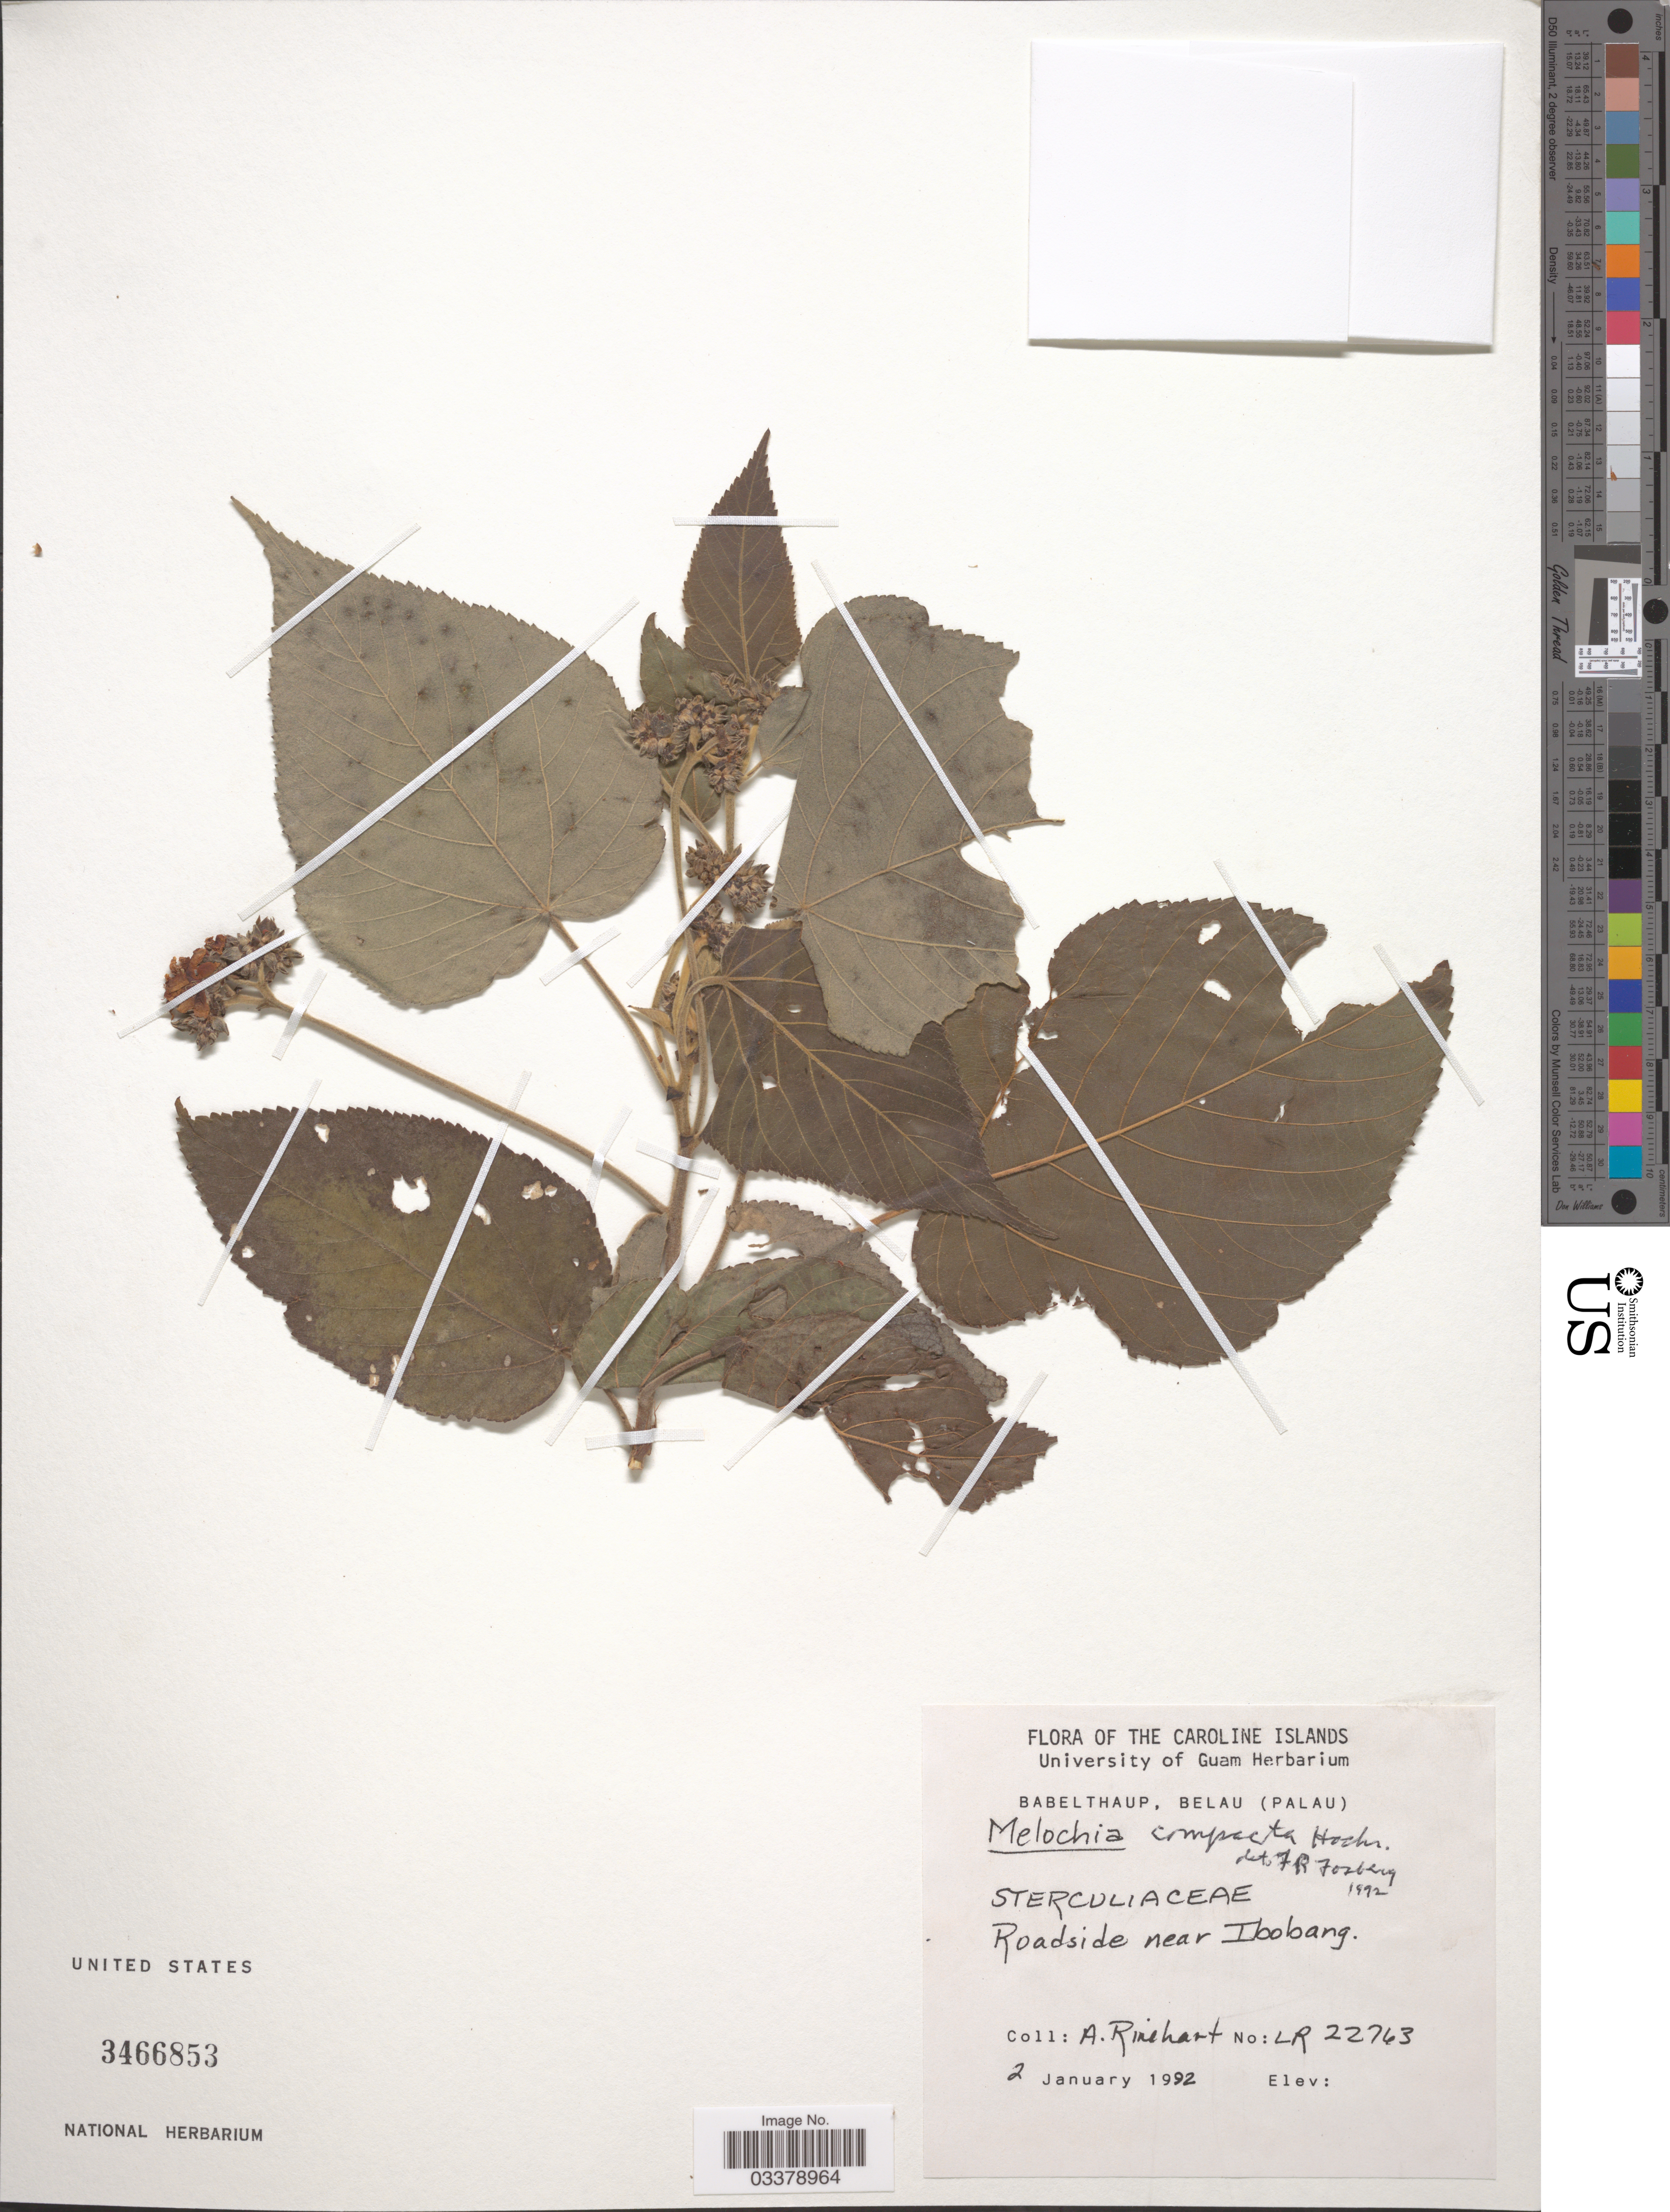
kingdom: Plantae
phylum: Tracheophyta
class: Magnoliopsida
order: Malvales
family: Malvaceae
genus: Melochia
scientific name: Melochia compacta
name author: Hochr.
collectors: A. Rinehart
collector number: LR 22763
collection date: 1992-01-02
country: Palau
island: Babeldaob [Babelthuap]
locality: Babelthaup, Belau (Palau). Roadside near Ibobang.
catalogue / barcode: US 3466853